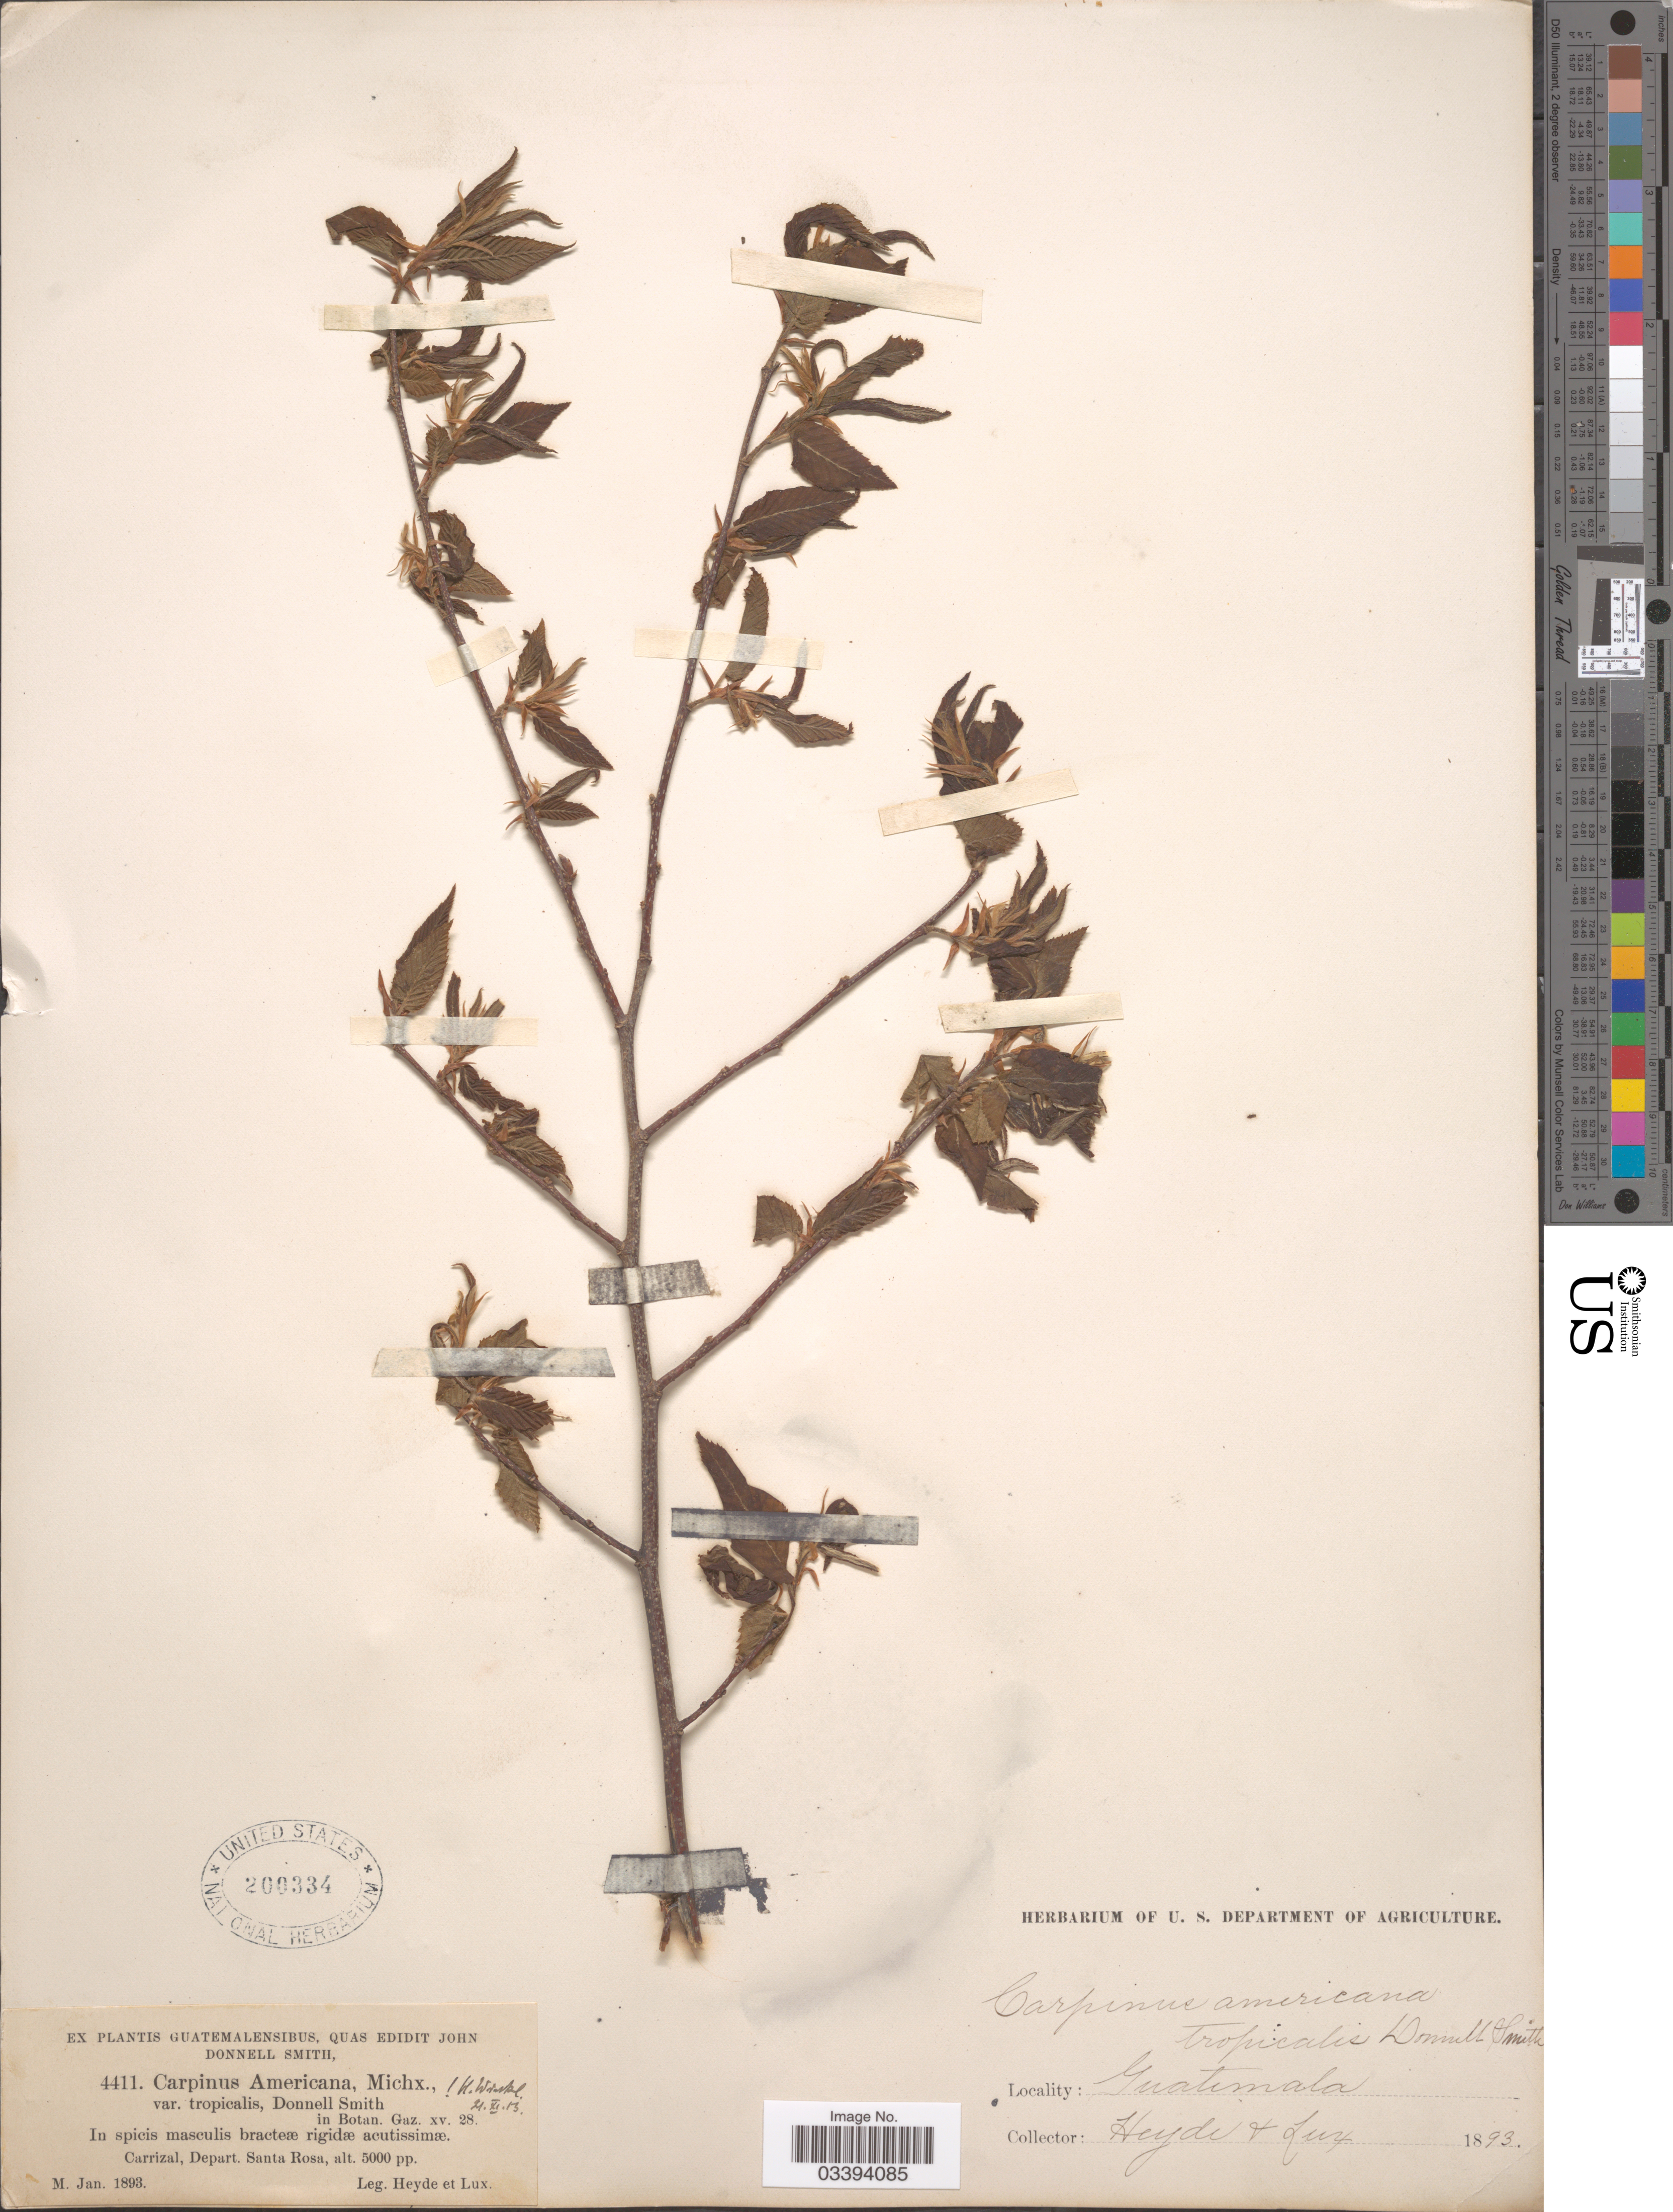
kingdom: Plantae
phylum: Tracheophyta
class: Magnoliopsida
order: Fagales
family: Betulaceae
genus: Carpinus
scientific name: Carpinus tropicalis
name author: (Donn. Sm.) Lundell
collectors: Heyde & Lux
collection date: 1893-01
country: Guatemala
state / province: Santa Rosa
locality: Carrizal, Depart. Santa Rosa.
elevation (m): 1524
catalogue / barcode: US 200334